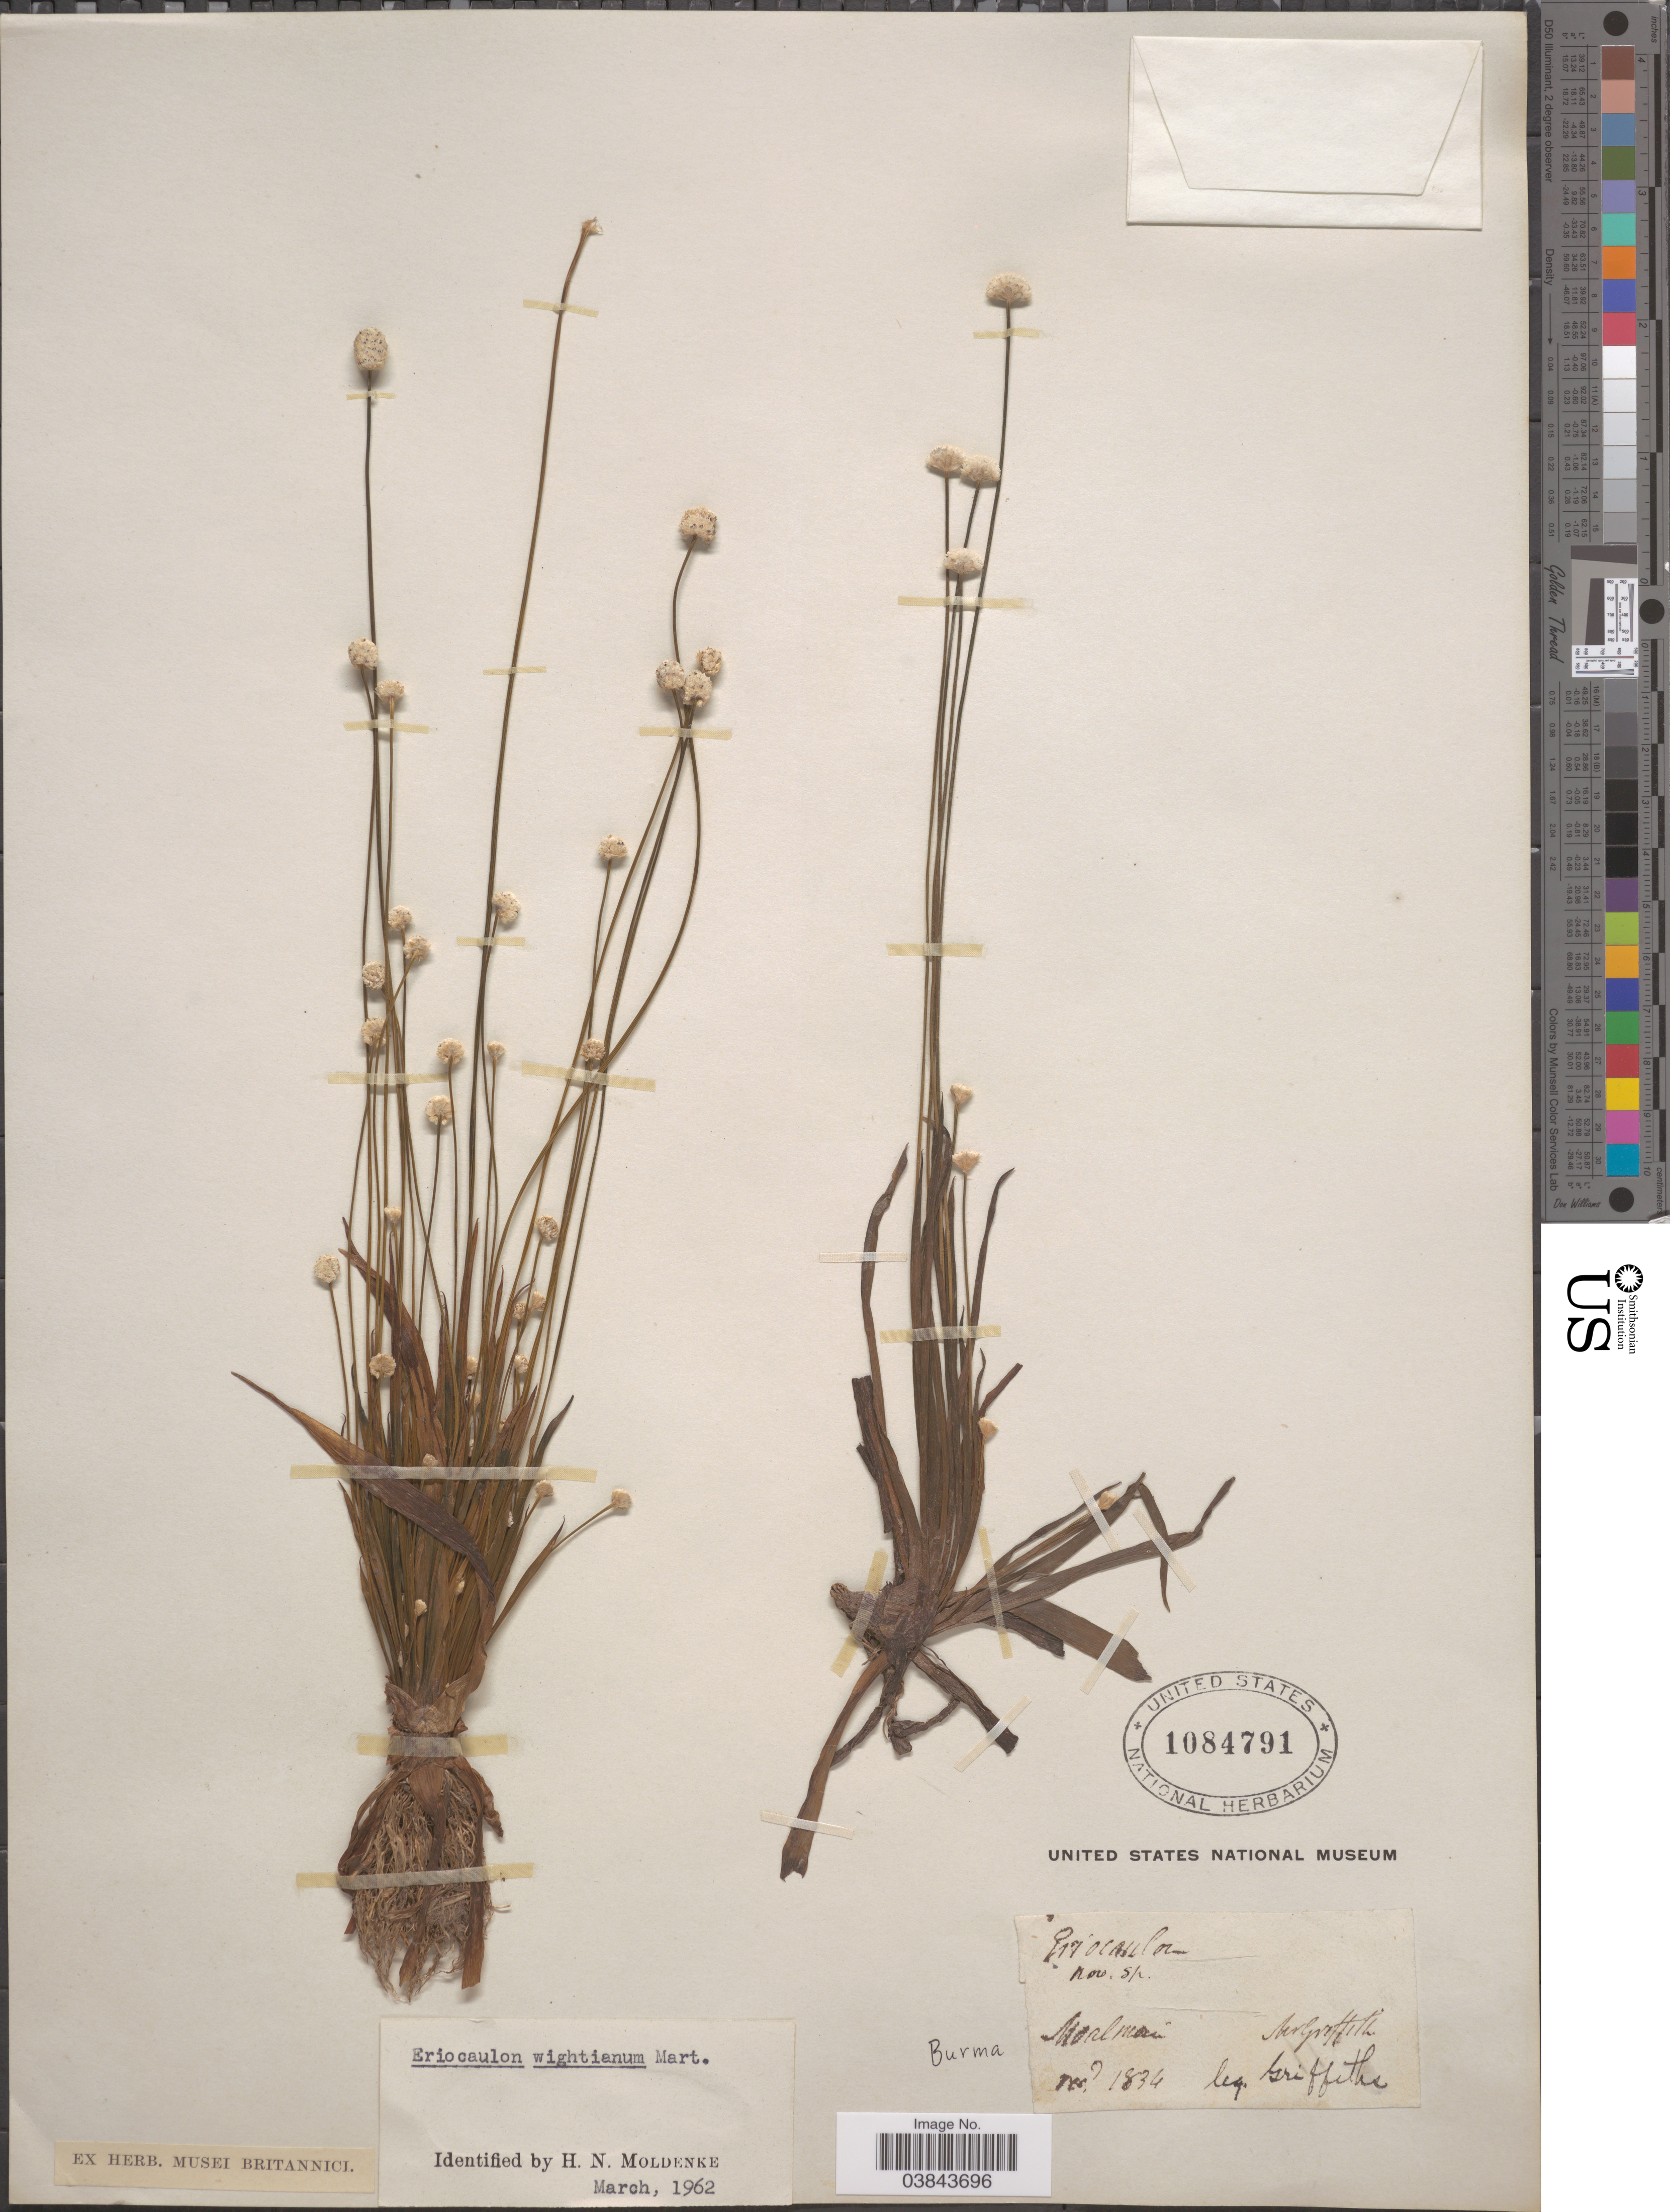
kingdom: Plantae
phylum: Tracheophyta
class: Liliopsida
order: Poales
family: Eriocaulaceae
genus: Eriocaulon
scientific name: Eriocaulon wightianum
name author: Mart.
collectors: -- Griffiths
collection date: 1834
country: Myanmar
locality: Morl Moru. [interpreted] Burma.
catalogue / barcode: US 1084791